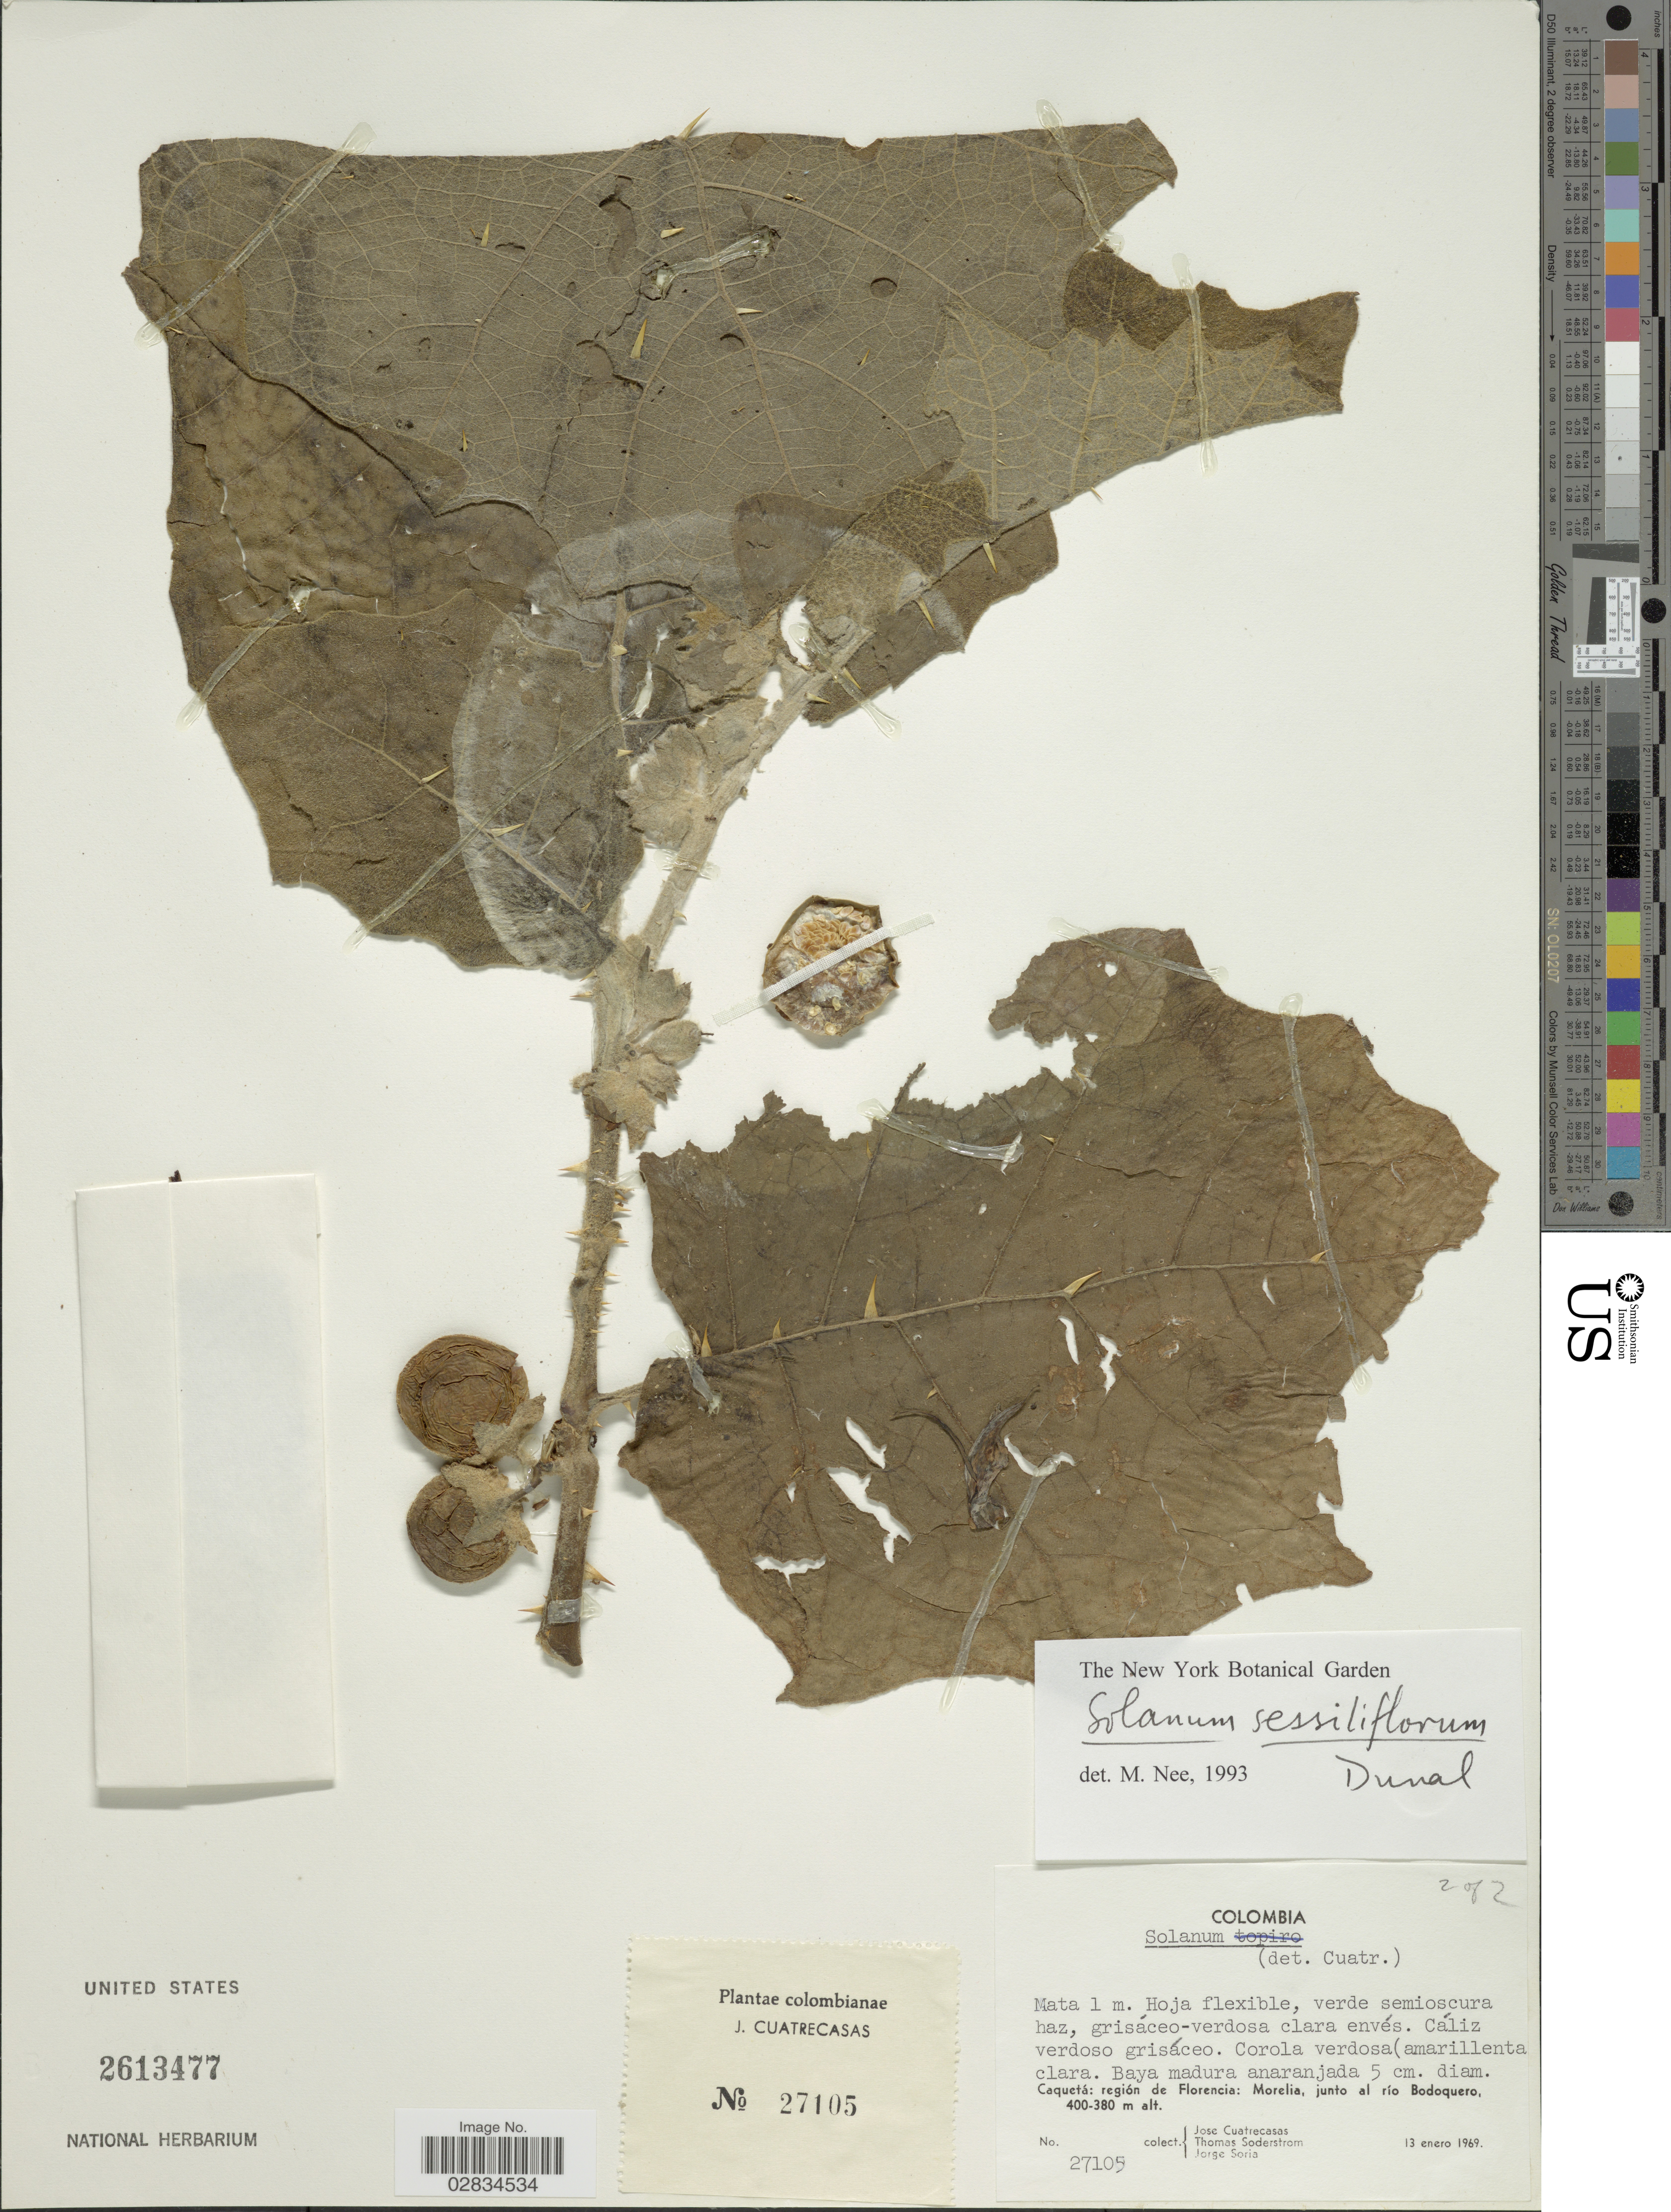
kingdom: Plantae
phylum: Tracheophyta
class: Magnoliopsida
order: Solanales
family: Solanaceae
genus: Solanum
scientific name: Solanum sessiliflorum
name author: Dunal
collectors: J. Cuatrecasas, T. R. Soderstrom & J. Soria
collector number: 27105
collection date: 1969-01-13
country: Colombia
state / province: Caquetá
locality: Caquetá: región de Florencia: Morelia, junto al río Bodoquero.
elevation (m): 380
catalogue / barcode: US 2613477